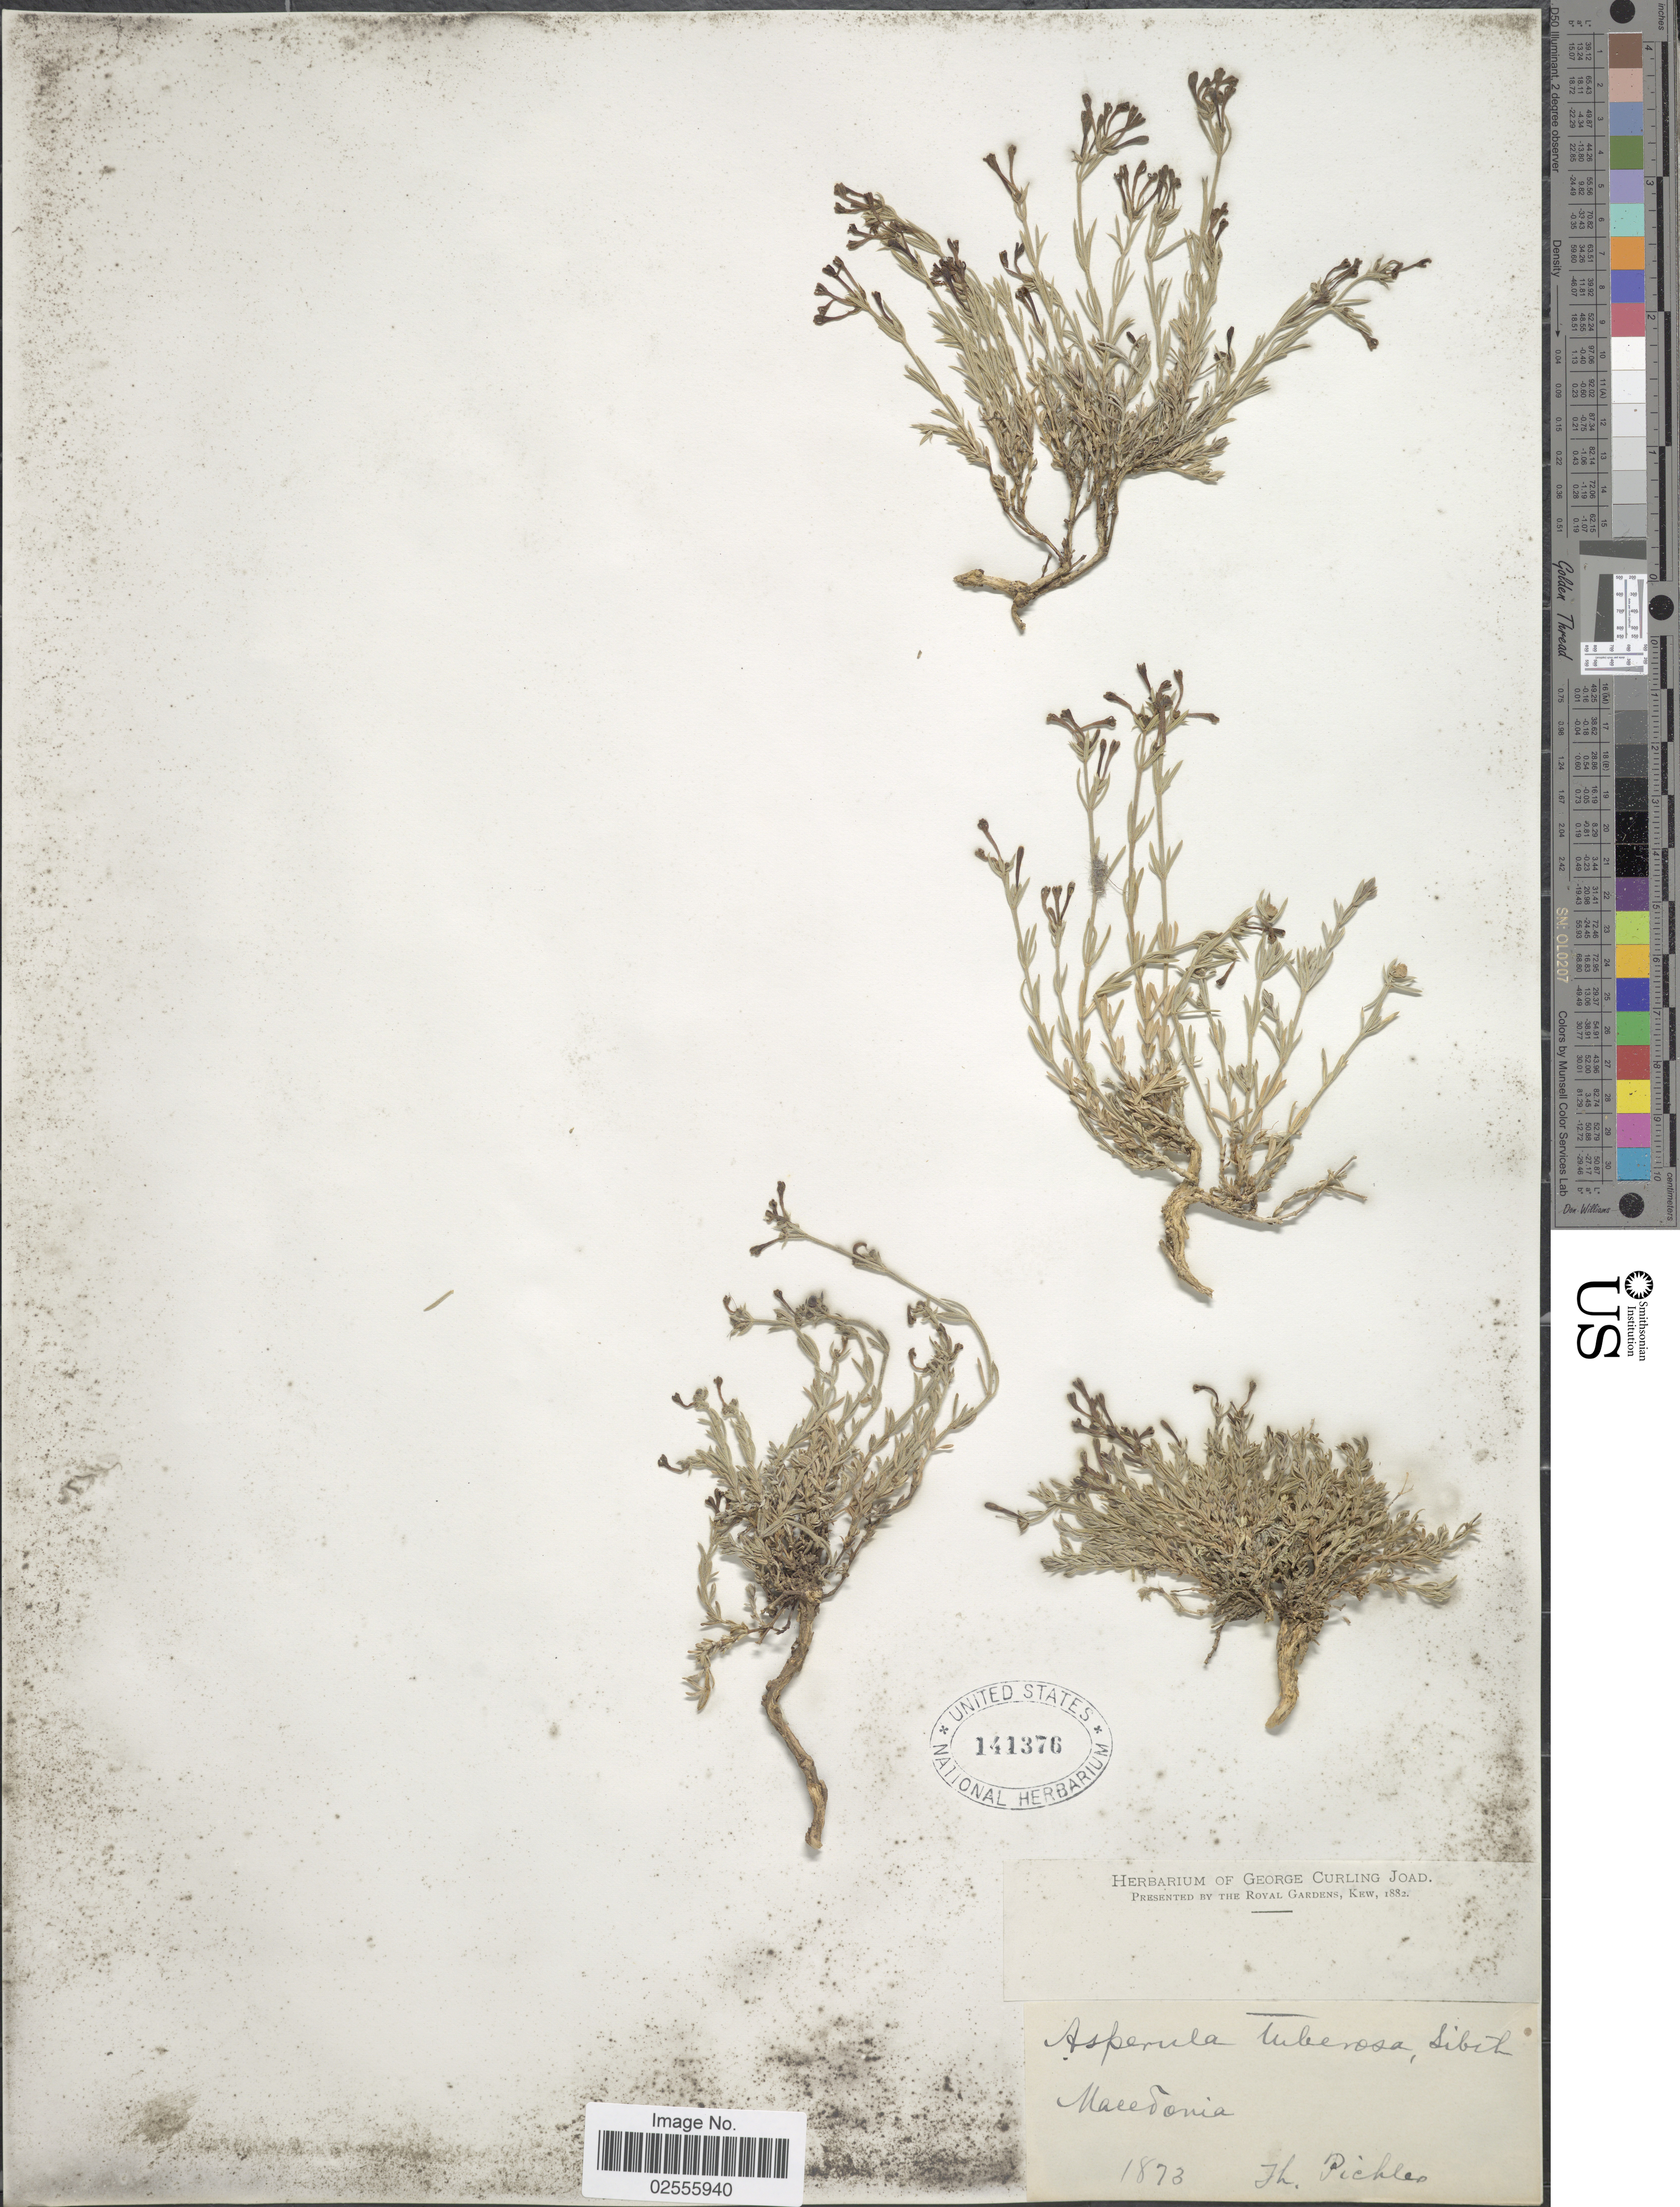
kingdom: Plantae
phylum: Tracheophyta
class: Magnoliopsida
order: Gentianales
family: Rubiaceae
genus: Asperula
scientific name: Asperula tuberosa Sibth. ined.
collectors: T. Pichler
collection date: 1873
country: North Macedonia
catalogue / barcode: US 141376